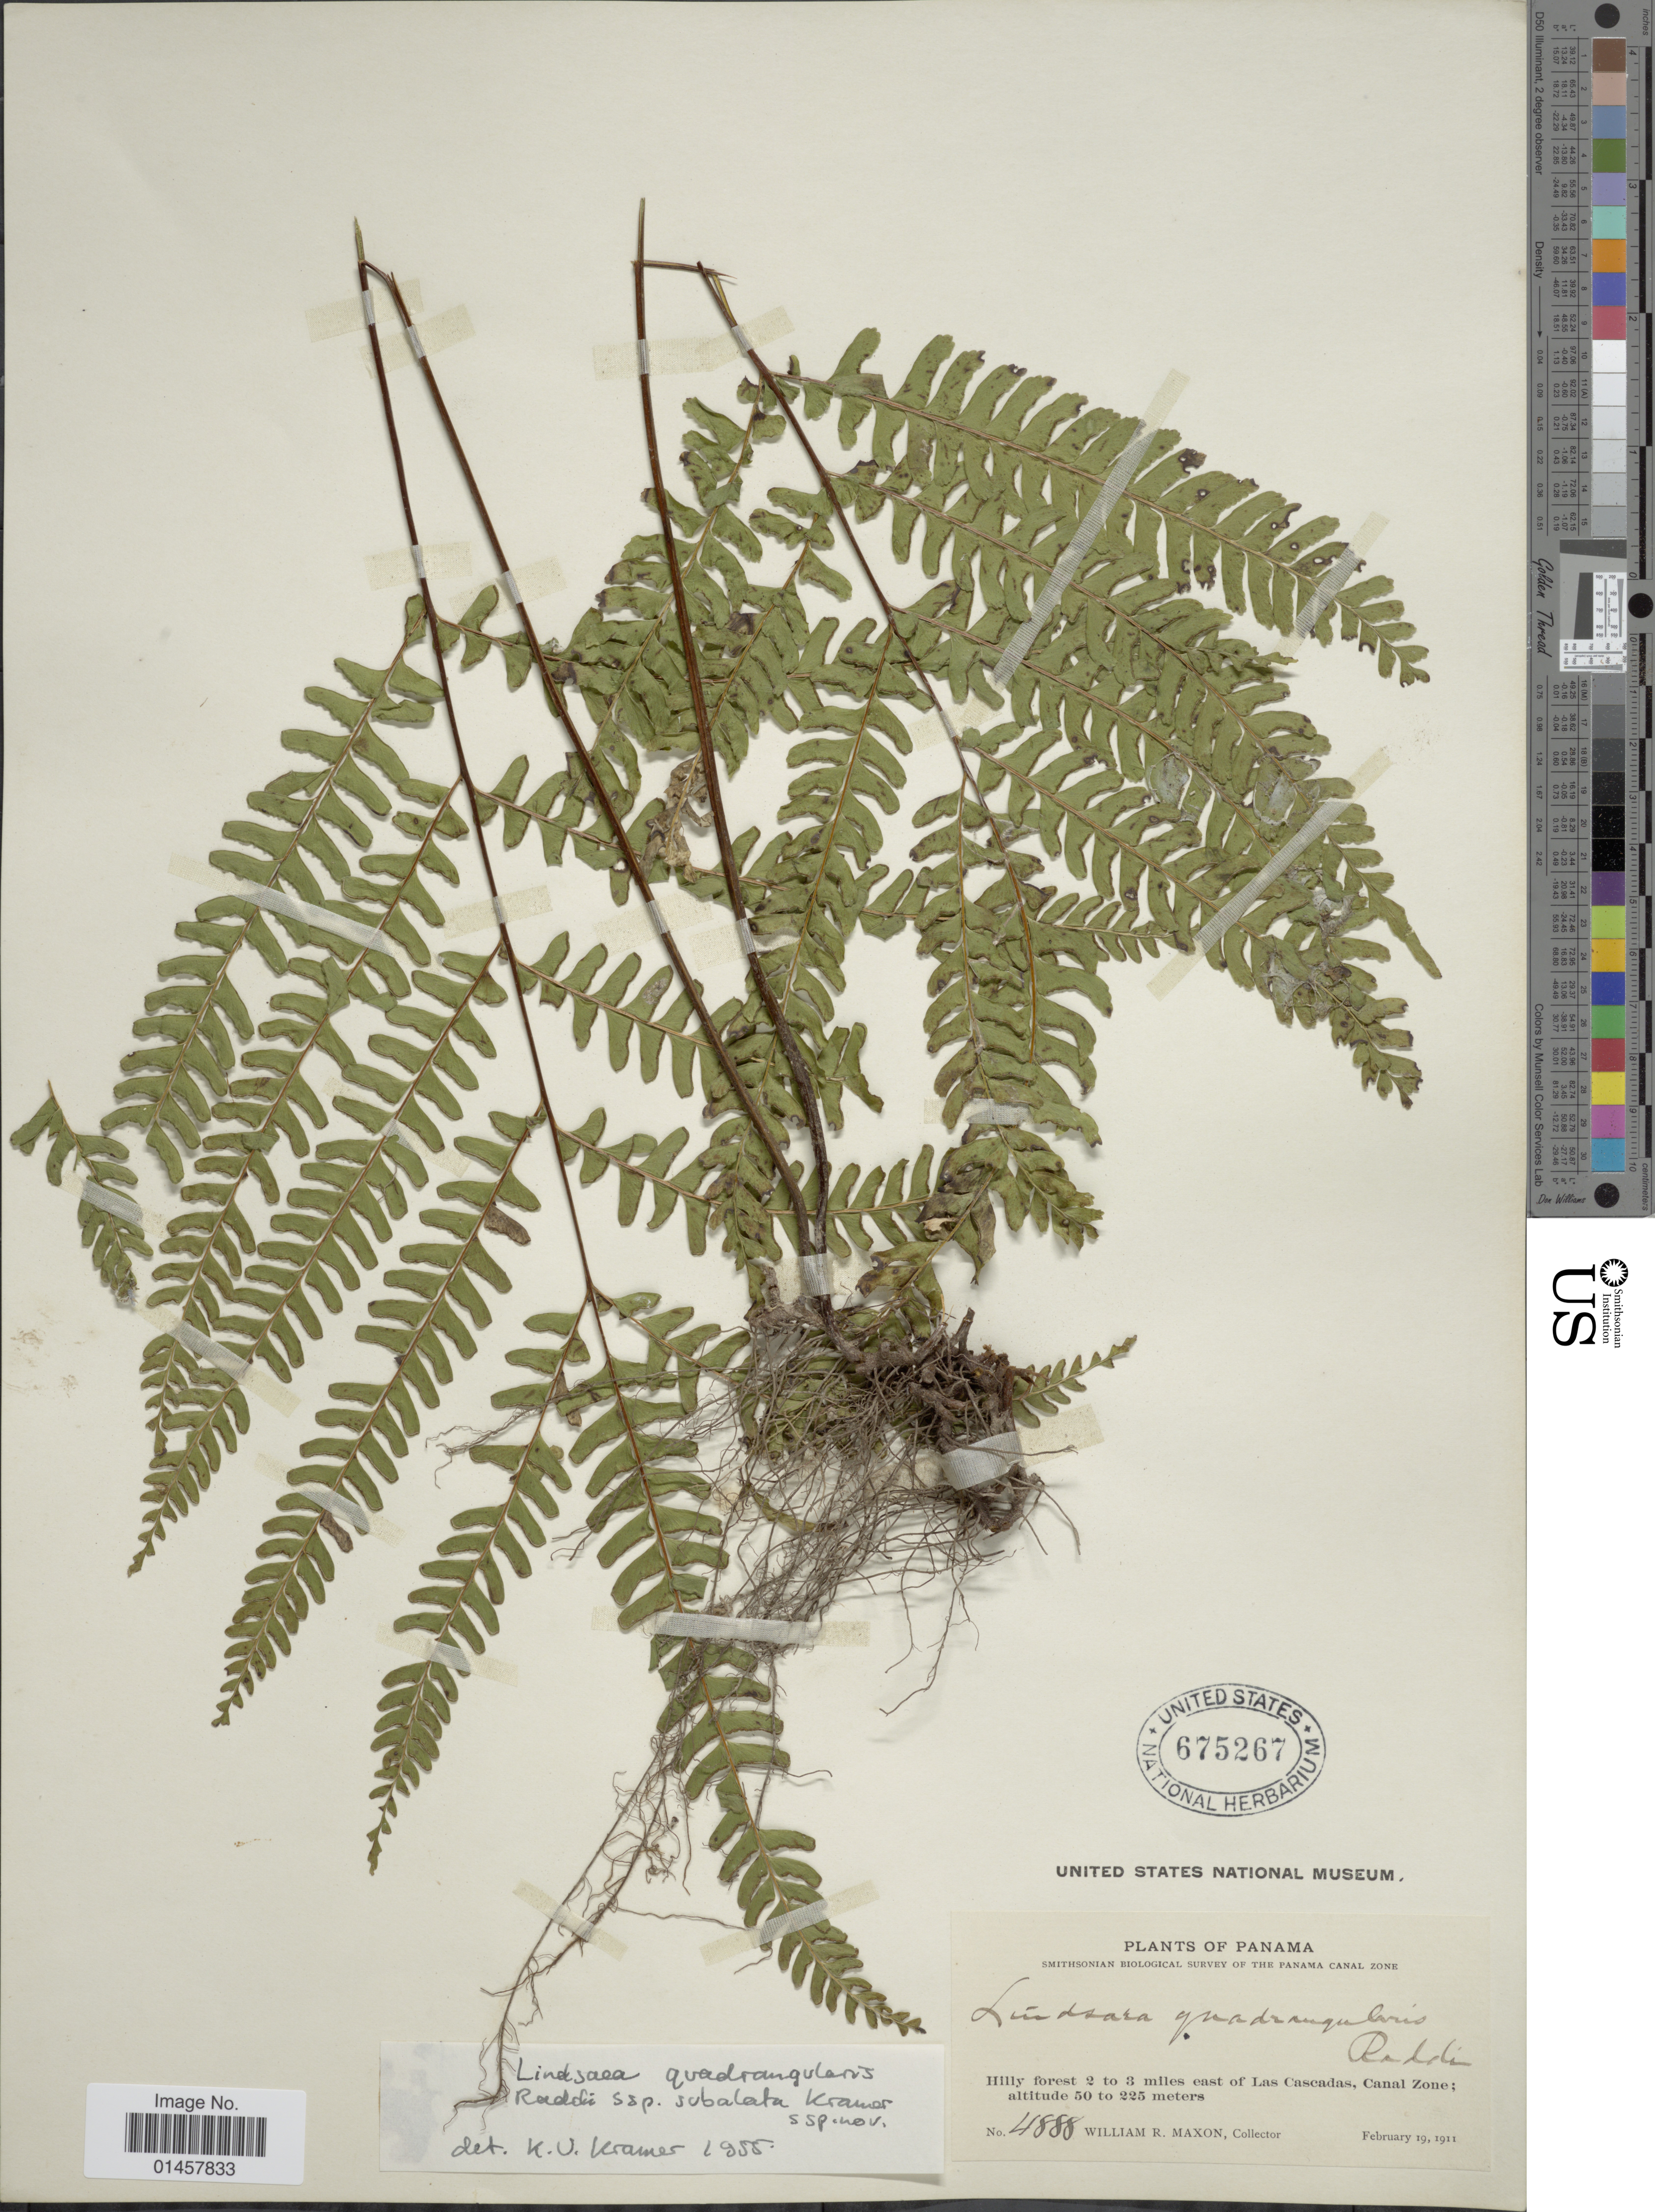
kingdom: Plantae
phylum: Tracheophyta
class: Polypodiopsida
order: Polypodiales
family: Lindsaeaceae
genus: Lindsaea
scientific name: Lindsaea quadrangularis subsp. subalata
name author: K.U. Kramer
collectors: W. R. Maxon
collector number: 4888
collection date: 1911-02-19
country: Panama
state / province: Colón / Panamá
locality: Hilly forest 2 to 3 miles east of Las Cascadas, Canal Zone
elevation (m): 50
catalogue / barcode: US 675267